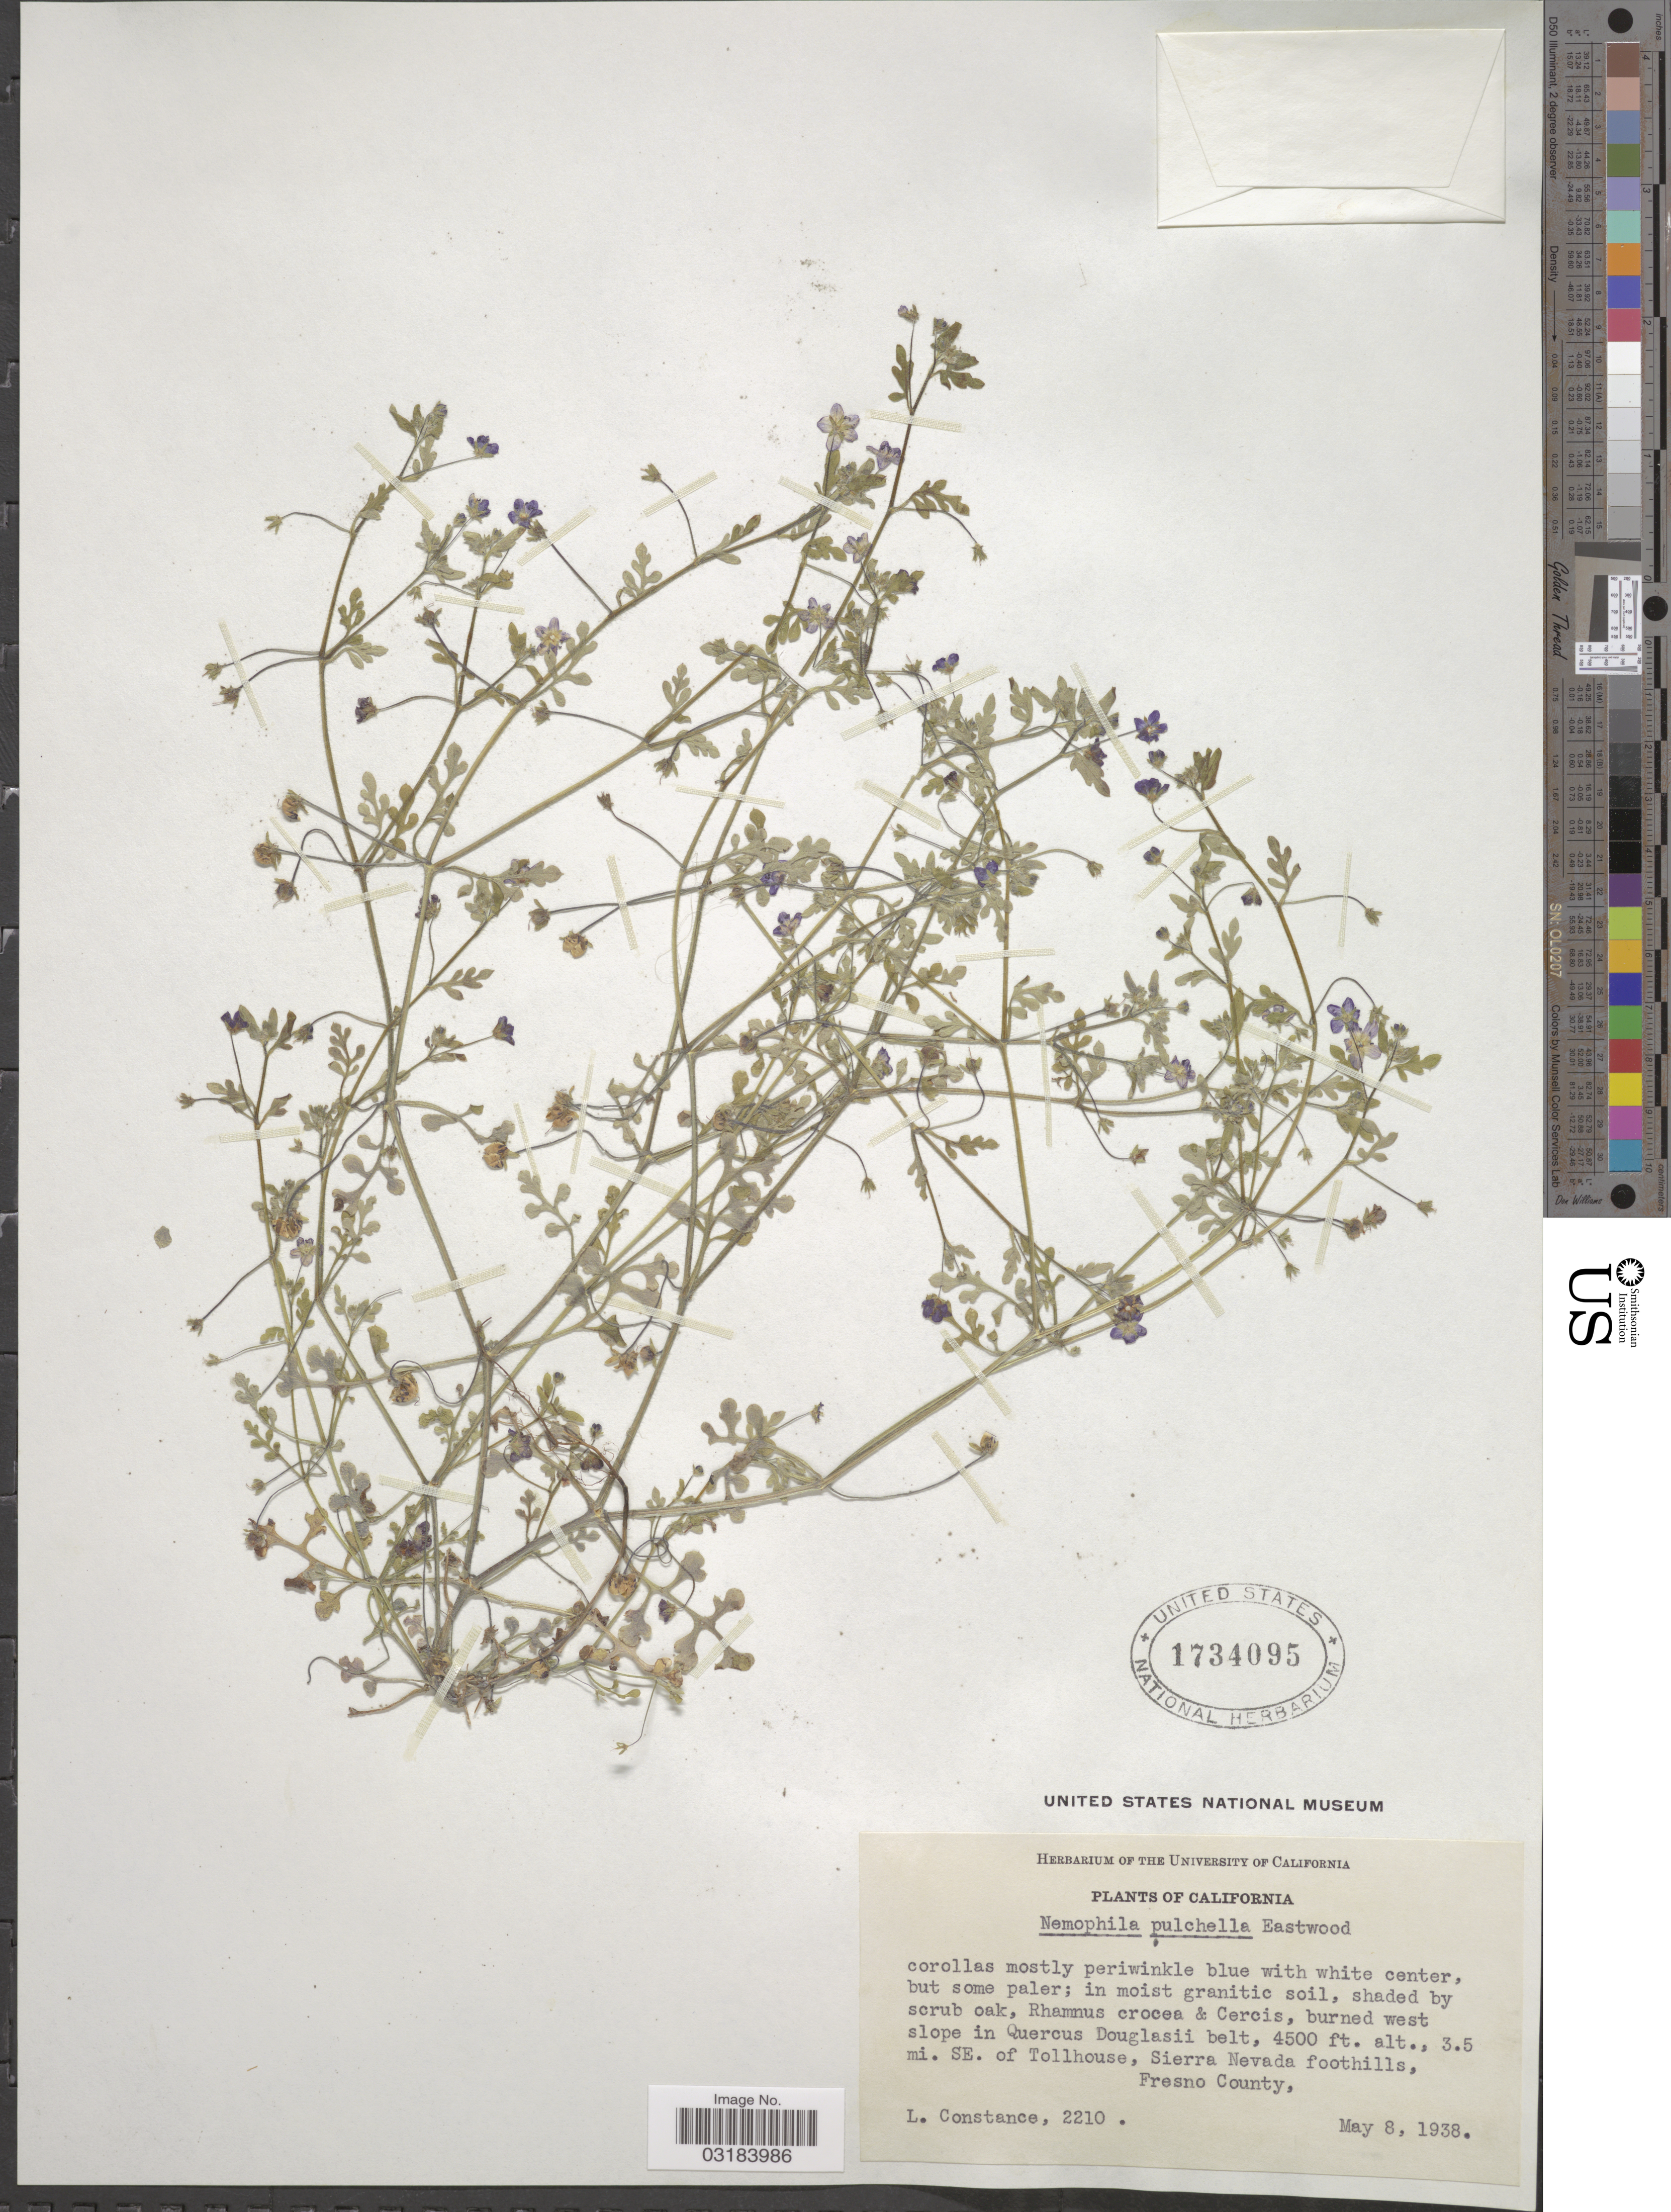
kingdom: Plantae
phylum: Tracheophyta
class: Magnoliopsida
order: Boraginales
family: Hydrophyllaceae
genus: Nemophila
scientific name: Nemophila pulchella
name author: Eastw.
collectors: L. Constance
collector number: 2210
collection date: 1938-05-08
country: United States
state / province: California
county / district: Fresno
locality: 3.5 mi. SE. of Tollhouse, Sierra Nevada foothills, Fresno County.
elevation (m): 1372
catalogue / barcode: US 1734095